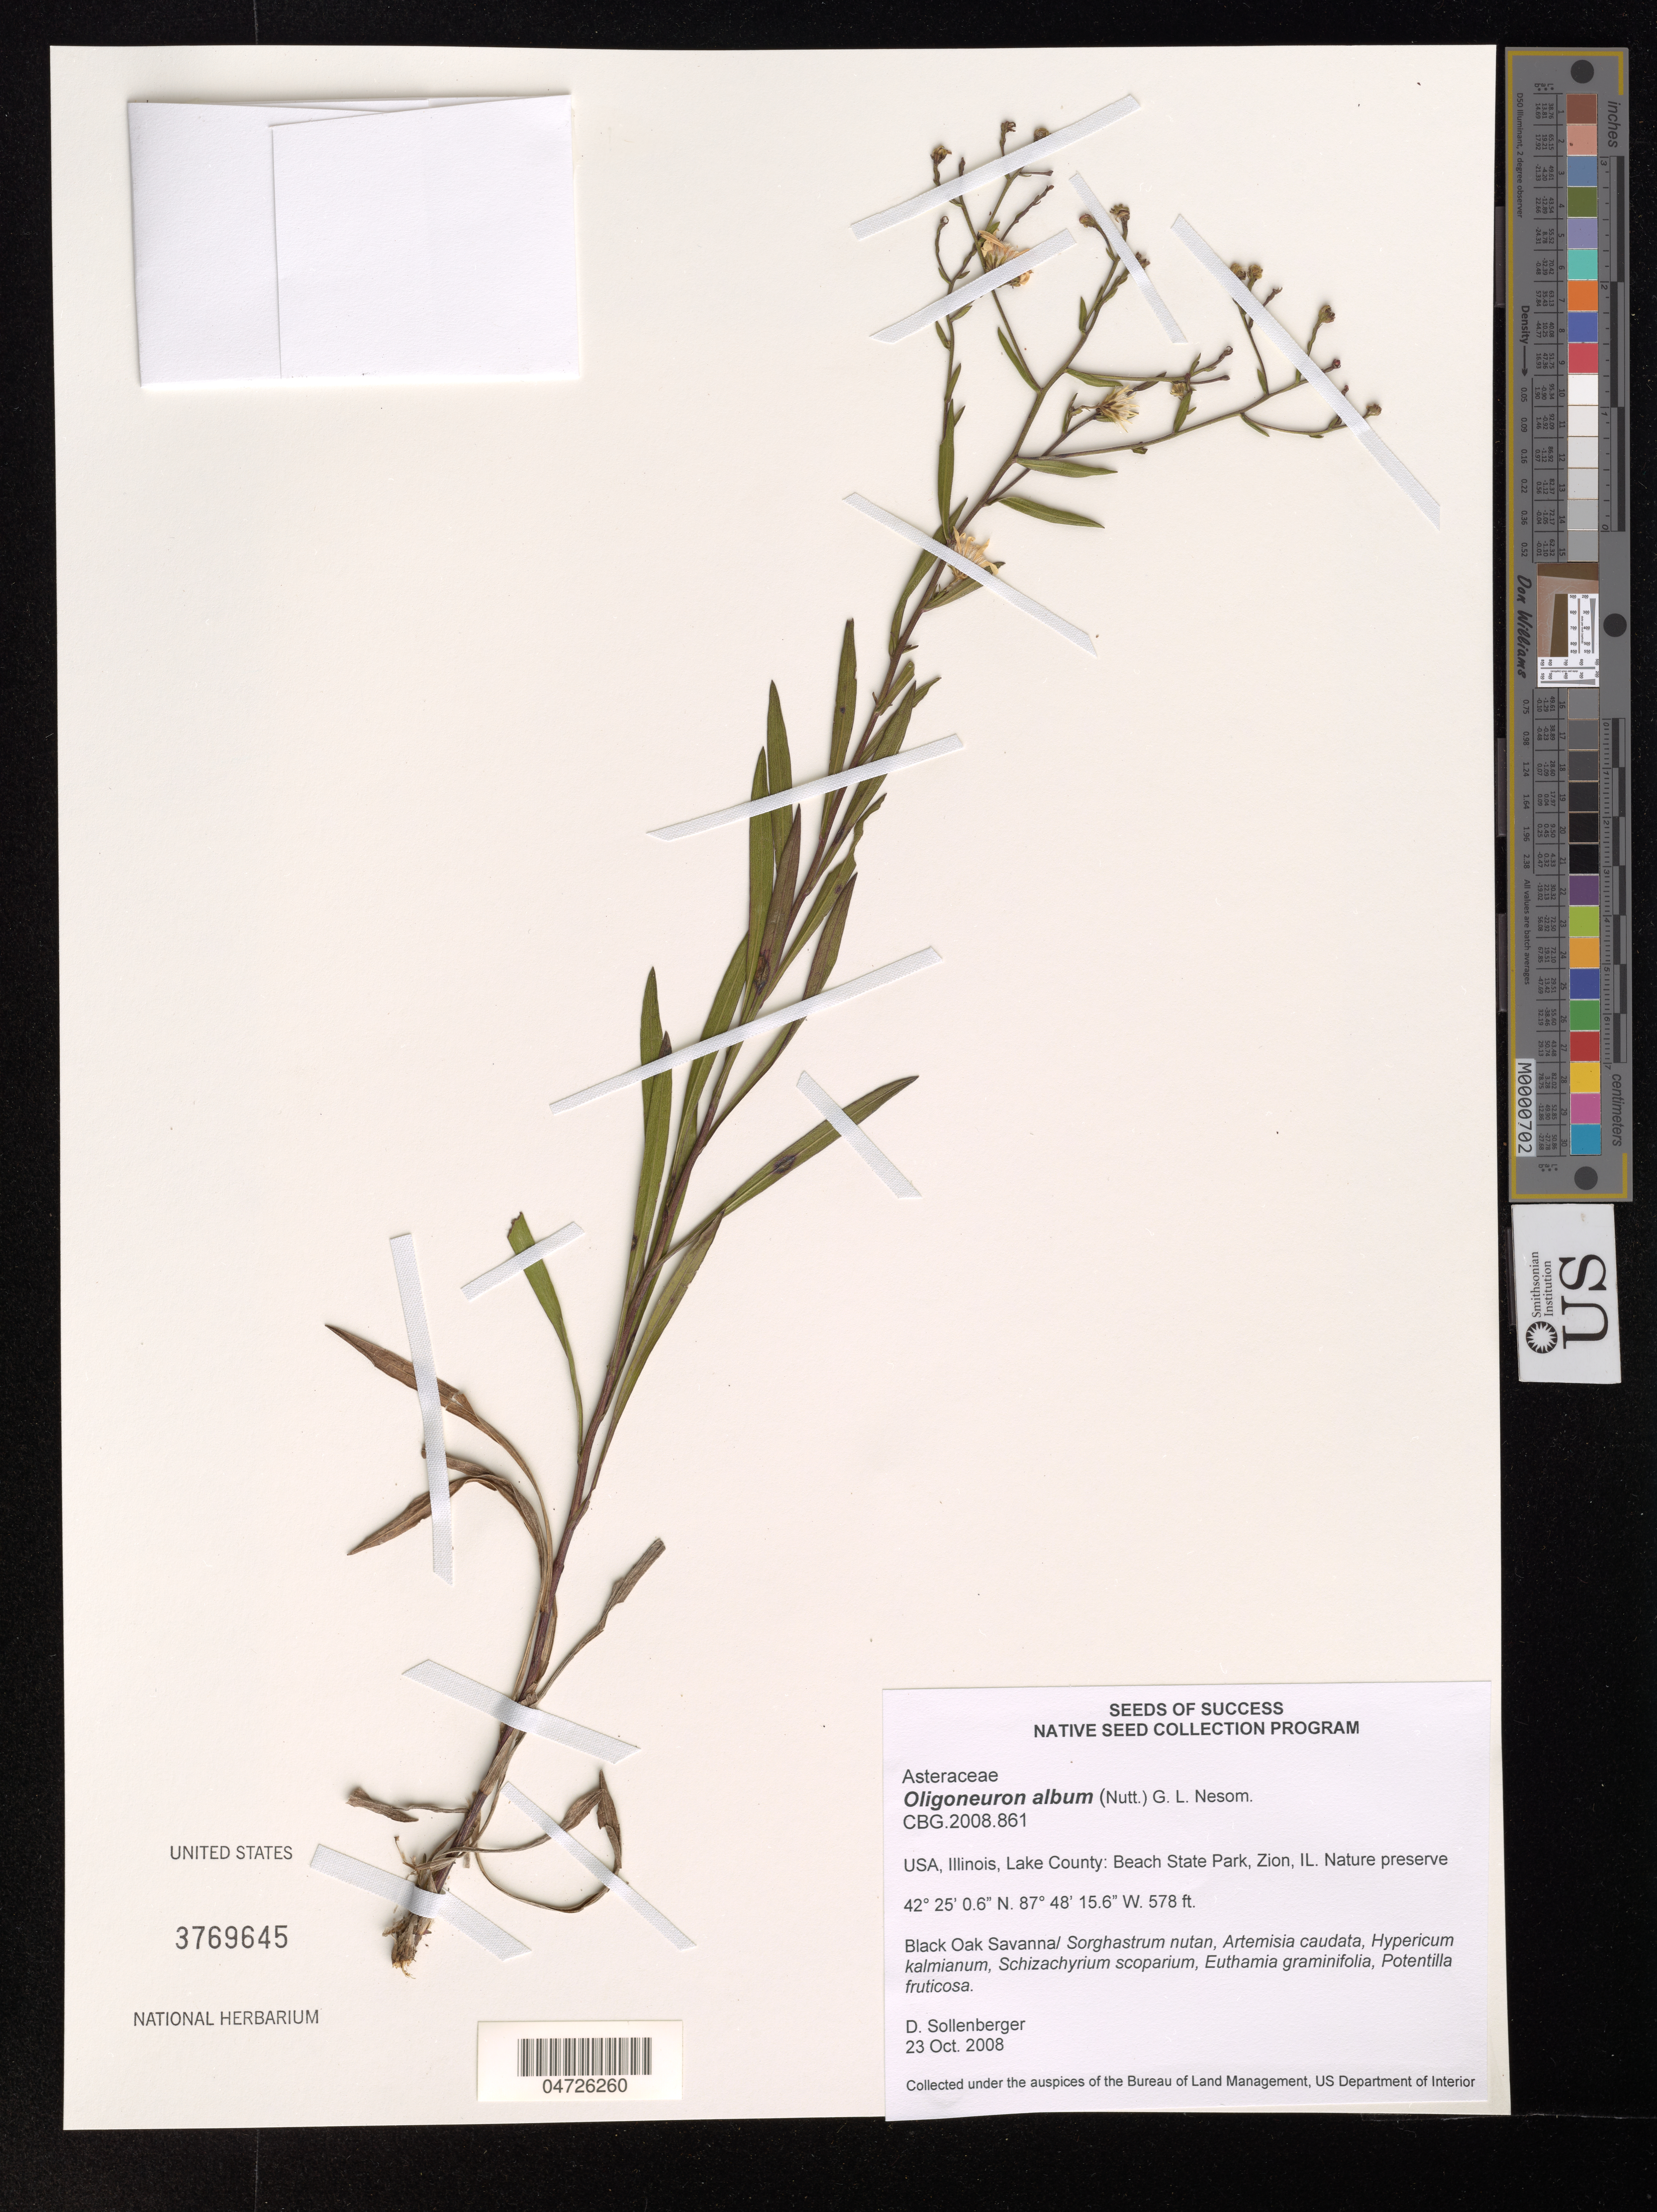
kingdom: Plantae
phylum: Tracheophyta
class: Magnoliopsida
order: Asterales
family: Asteraceae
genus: Oligoneuron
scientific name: Oligoneuron album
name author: (Nutt.) G.L. Nesom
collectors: D. Sollenberger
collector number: CBG.2008.861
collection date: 2008-10-23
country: United States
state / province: Illinois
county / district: Lake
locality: Lake County: Beach State Park, Zion. Nature preserve.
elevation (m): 176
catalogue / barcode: US 3769645